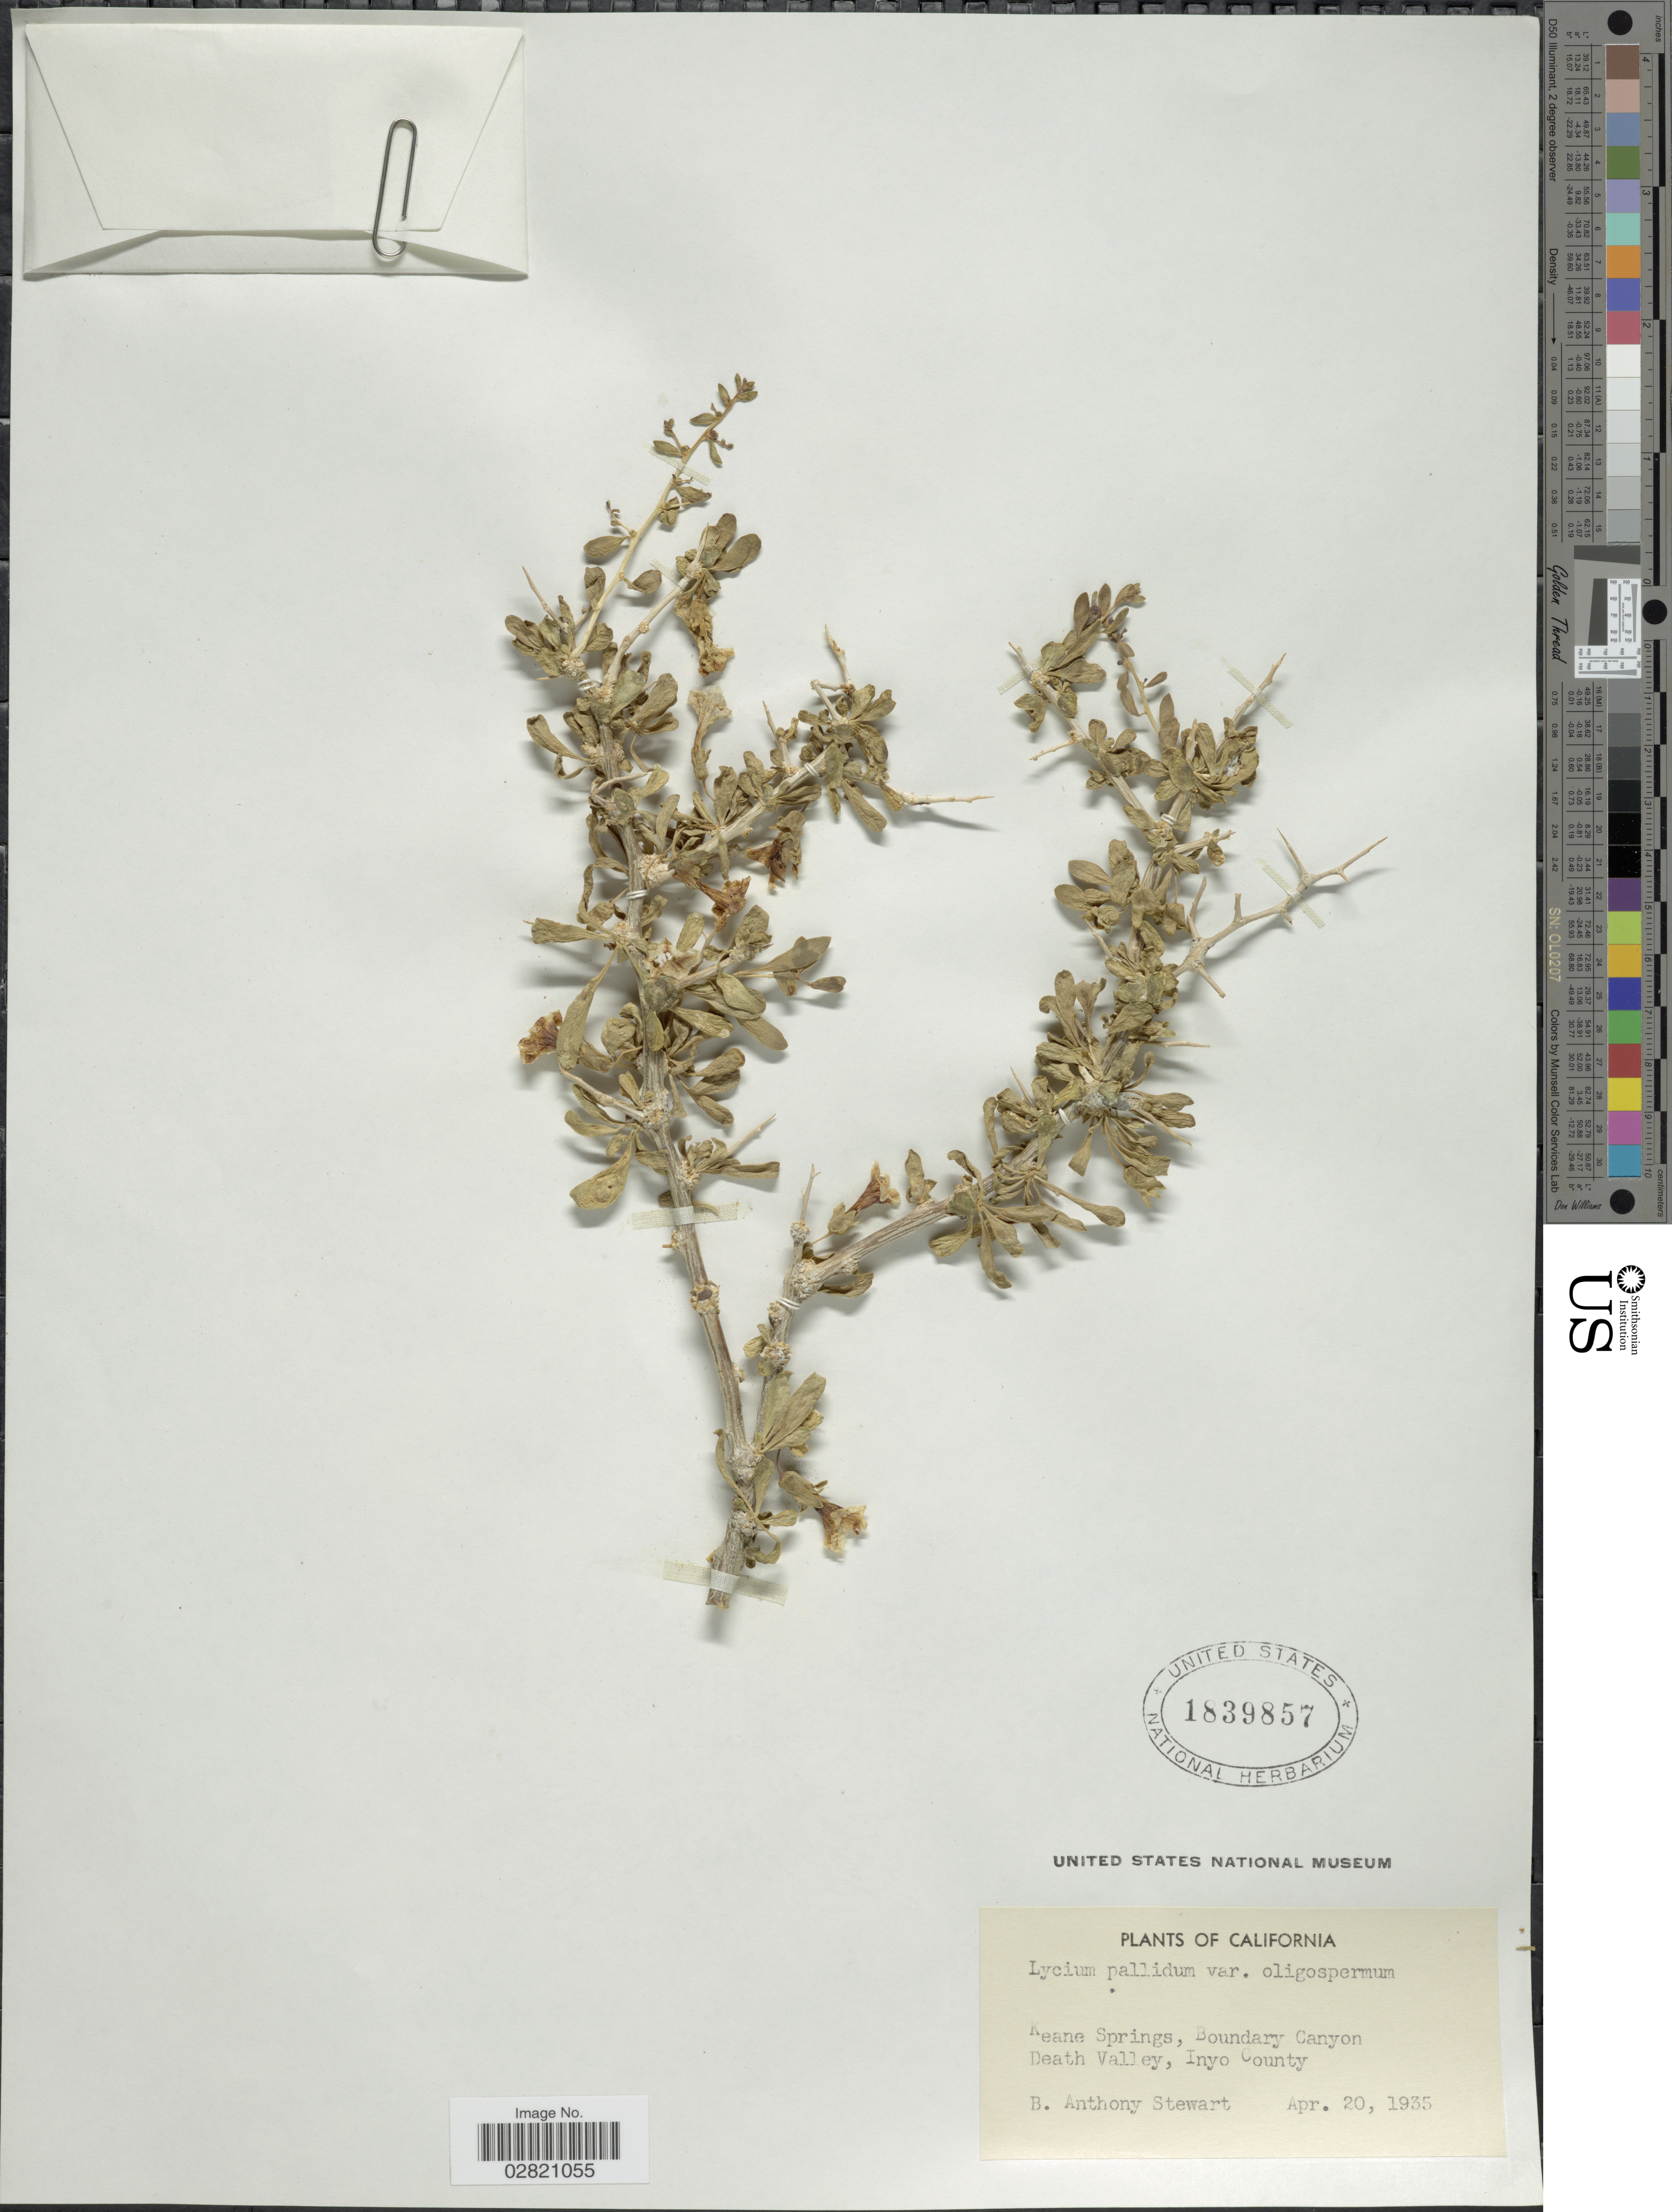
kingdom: Plantae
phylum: Tracheophyta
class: Magnoliopsida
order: Solanales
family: Solanaceae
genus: Lycium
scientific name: Lycium pallidum var. oligospermum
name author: C.L. Hitchc.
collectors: B. Stewart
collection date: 1935-04-20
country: United States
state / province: California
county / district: Inyo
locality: Keane Springs, Boundary Canyon. Death Valley, Inyo County.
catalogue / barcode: US 1839857